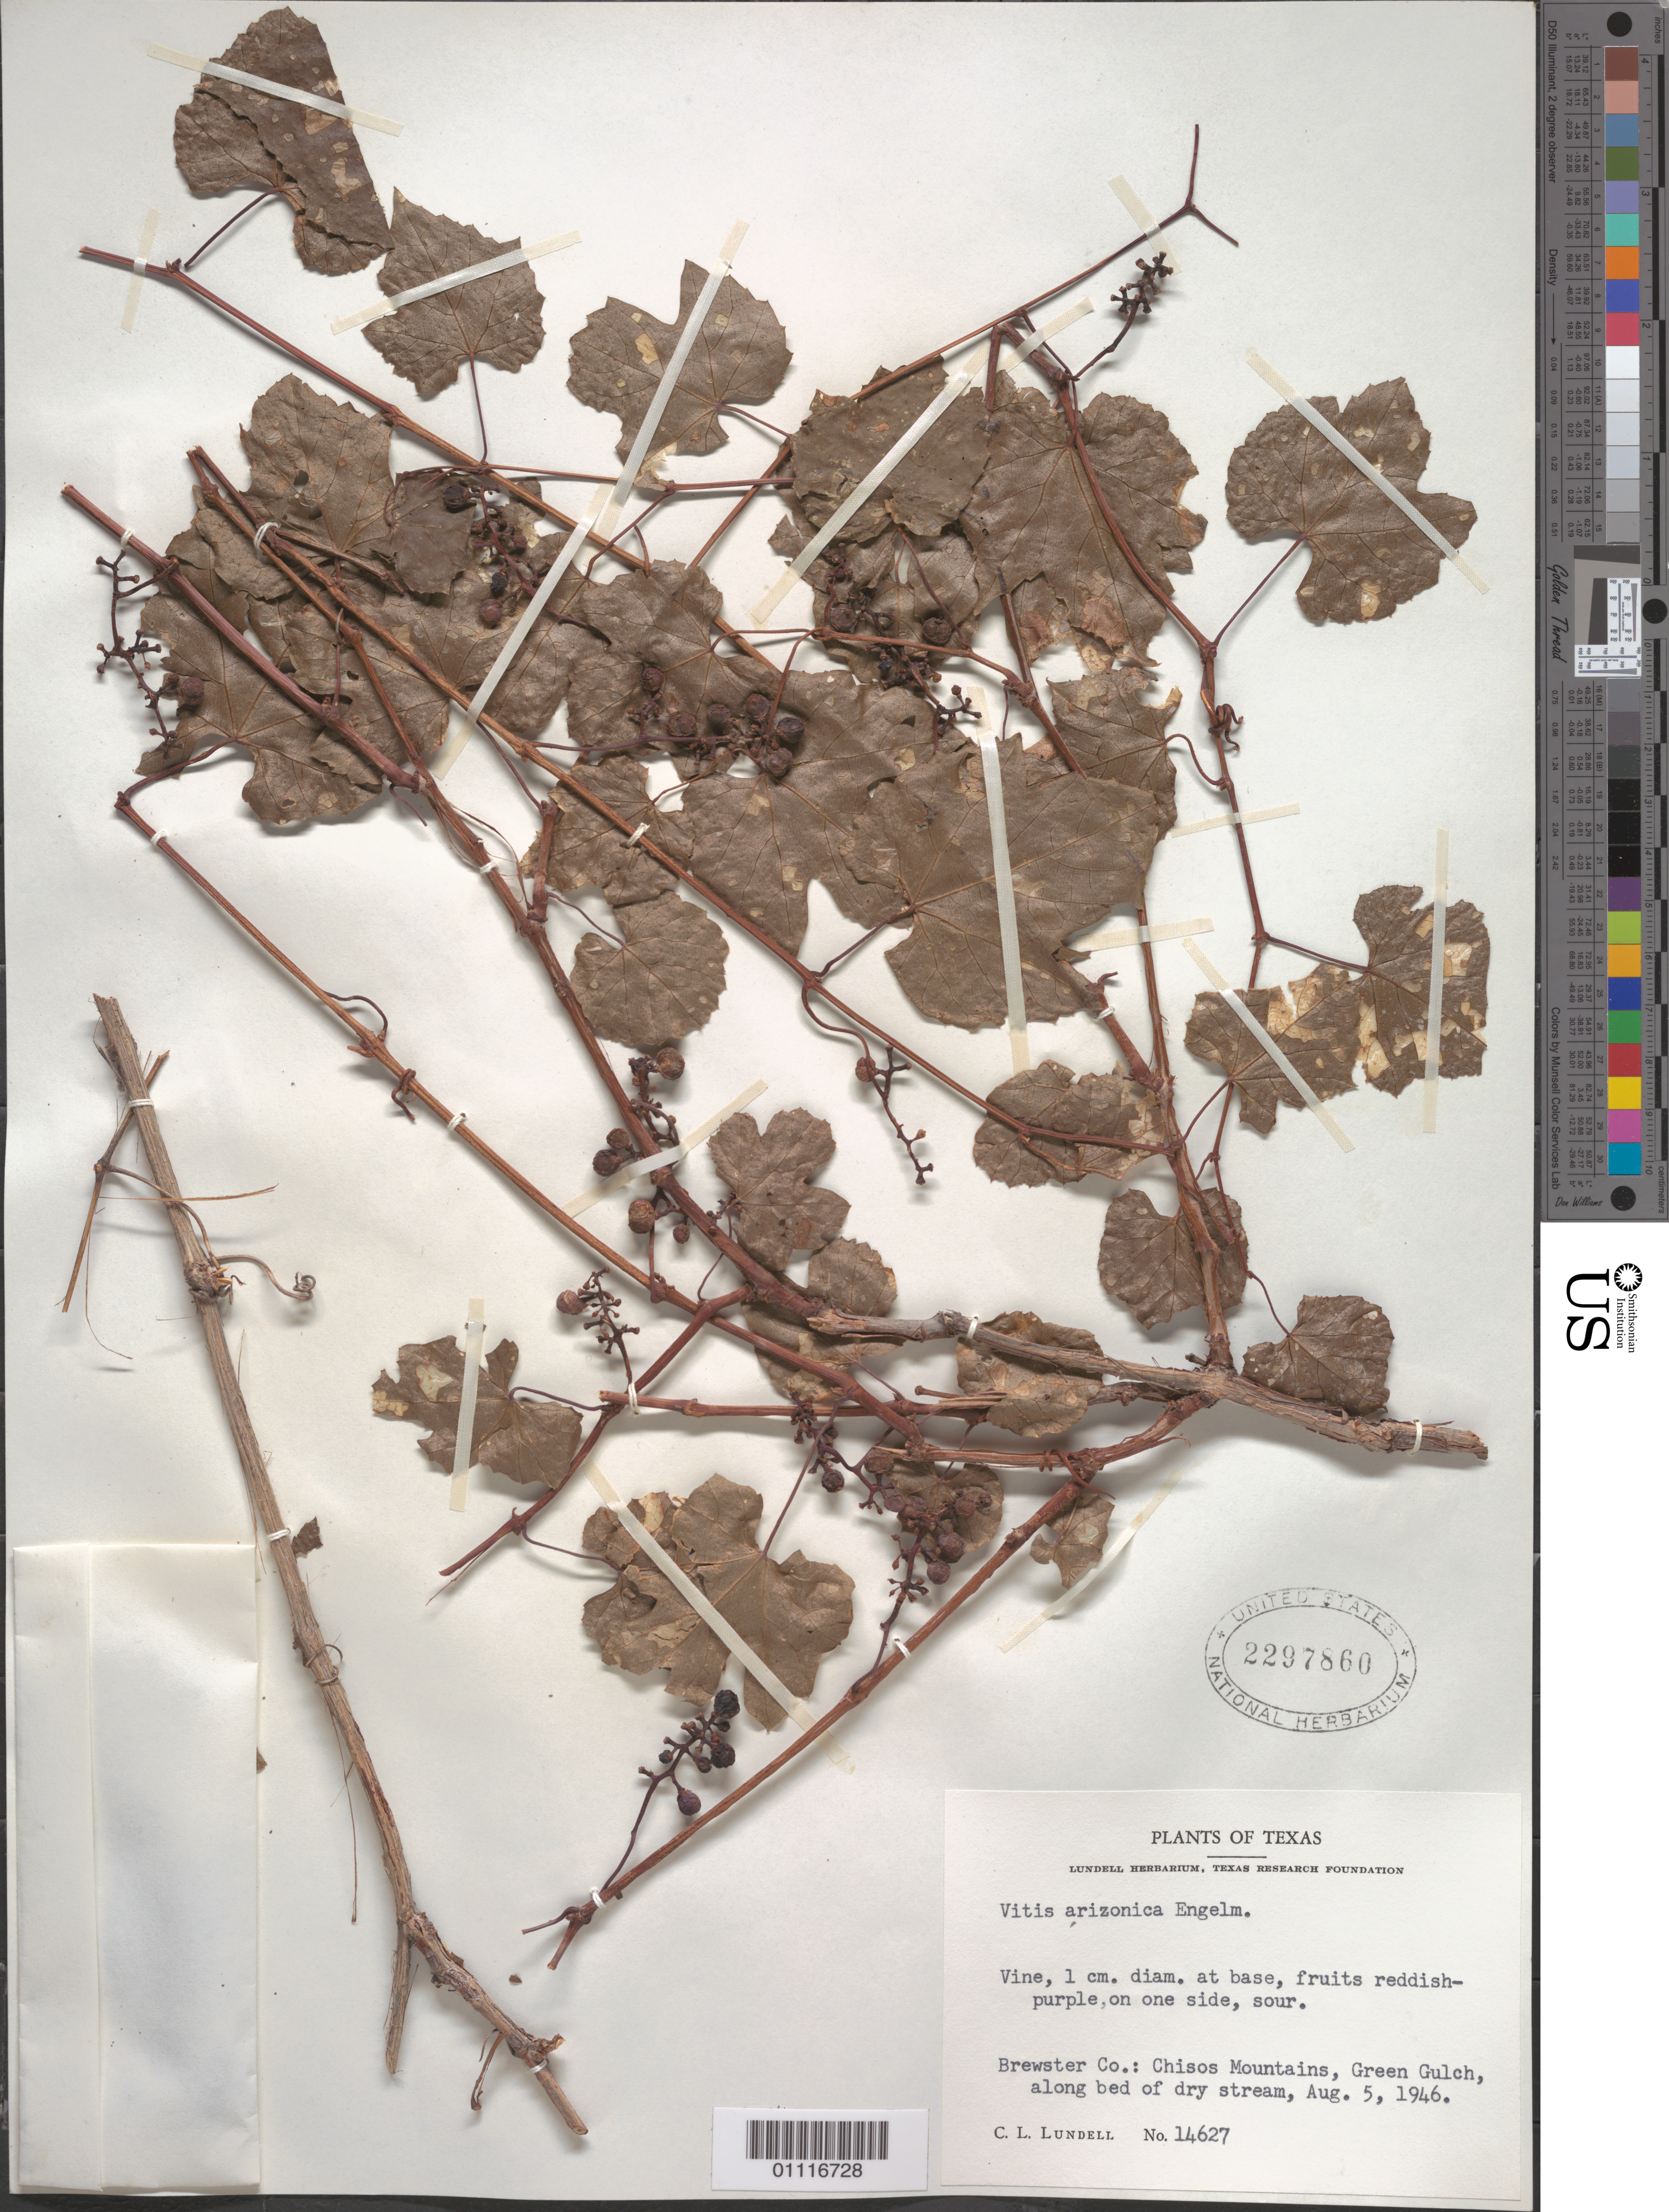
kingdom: Plantae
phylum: Tracheophyta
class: Magnoliopsida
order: Vitales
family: Vitaceae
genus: Vitis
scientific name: Vitis arizonica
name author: Engelm.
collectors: C. L. Lundell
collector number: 14627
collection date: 1946-08-05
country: United States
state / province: Texas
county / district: Brewster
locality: Chisos Mountains, Green Gulch, along bed of dry stream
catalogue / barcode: US 2297860